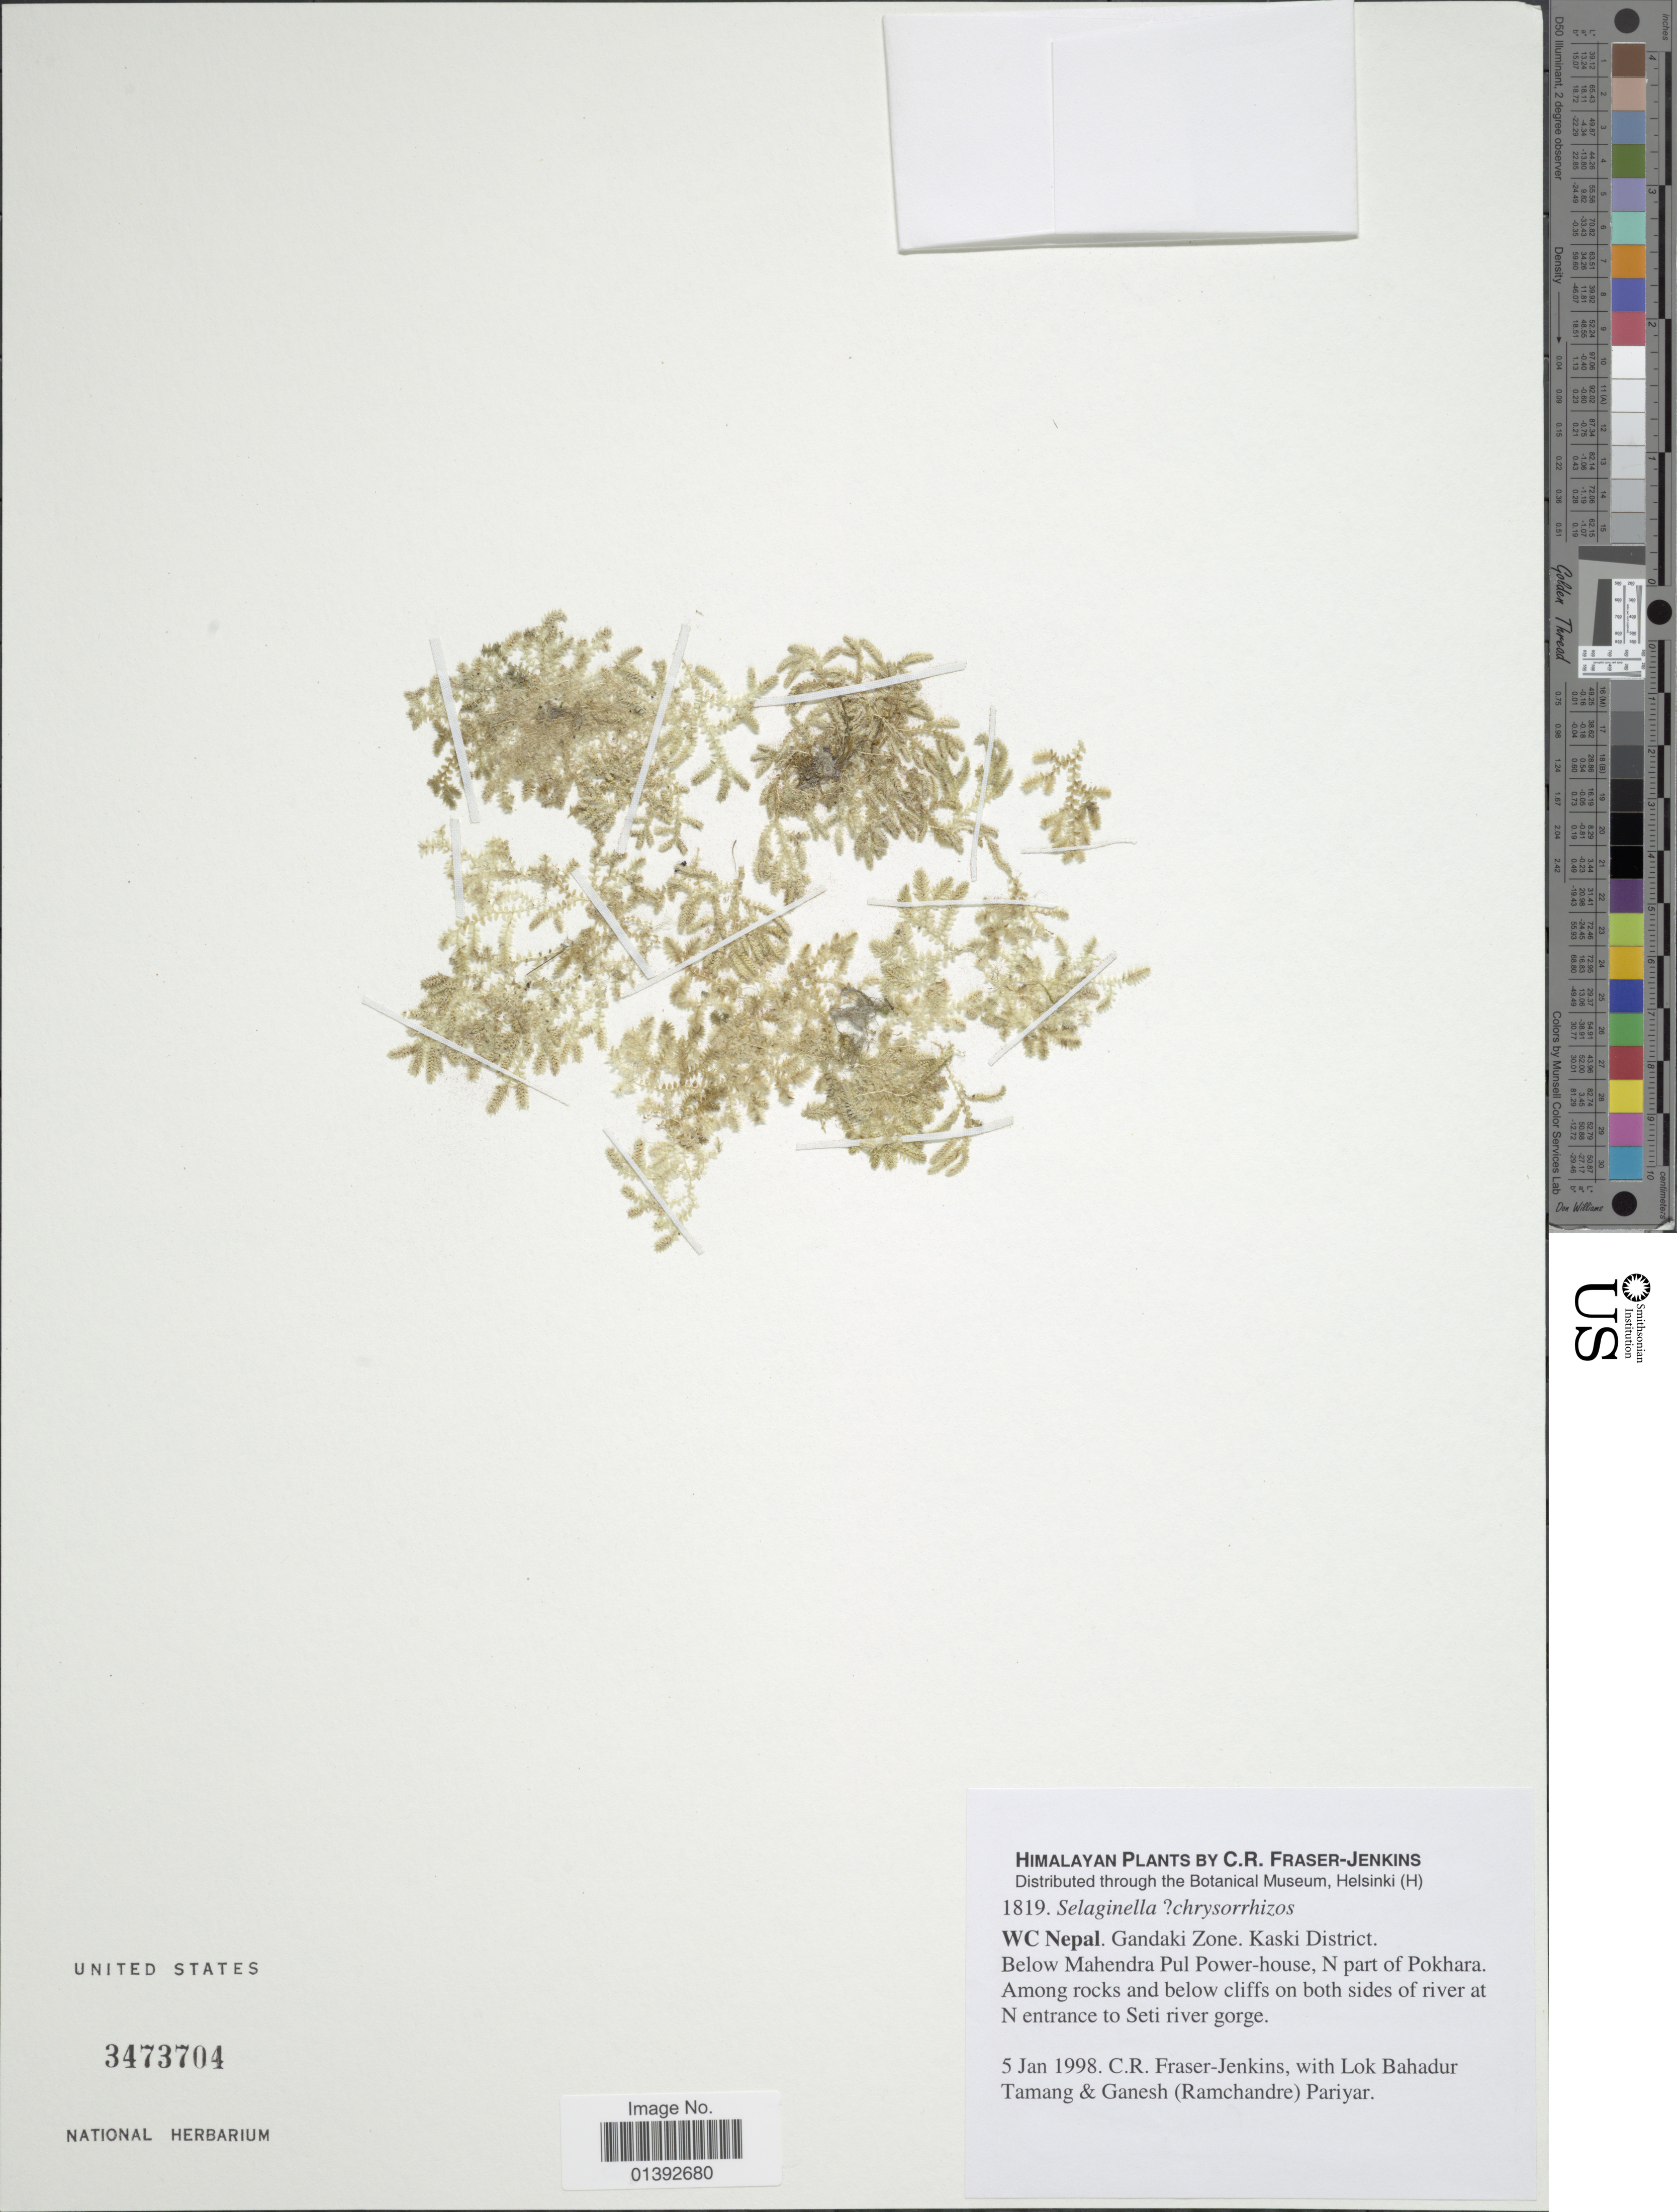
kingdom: Plantae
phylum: Tracheophyta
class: Lycopodiopsida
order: Selaginellales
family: Selaginellaceae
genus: Selaginella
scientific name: Selaginella chrysorrhizos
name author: Spring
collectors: C. R. Fraser-Jenkins, L. Tamang & G. Pariyar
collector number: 1819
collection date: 1998-01-05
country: Nepal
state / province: Gandaki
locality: WC Nepal, Kaski District, below Mahendra Pul Power-house, N part of Pokhara, among rocks and below cliffs on both side of river at N entrance to Seti river gorge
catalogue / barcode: US 3473704